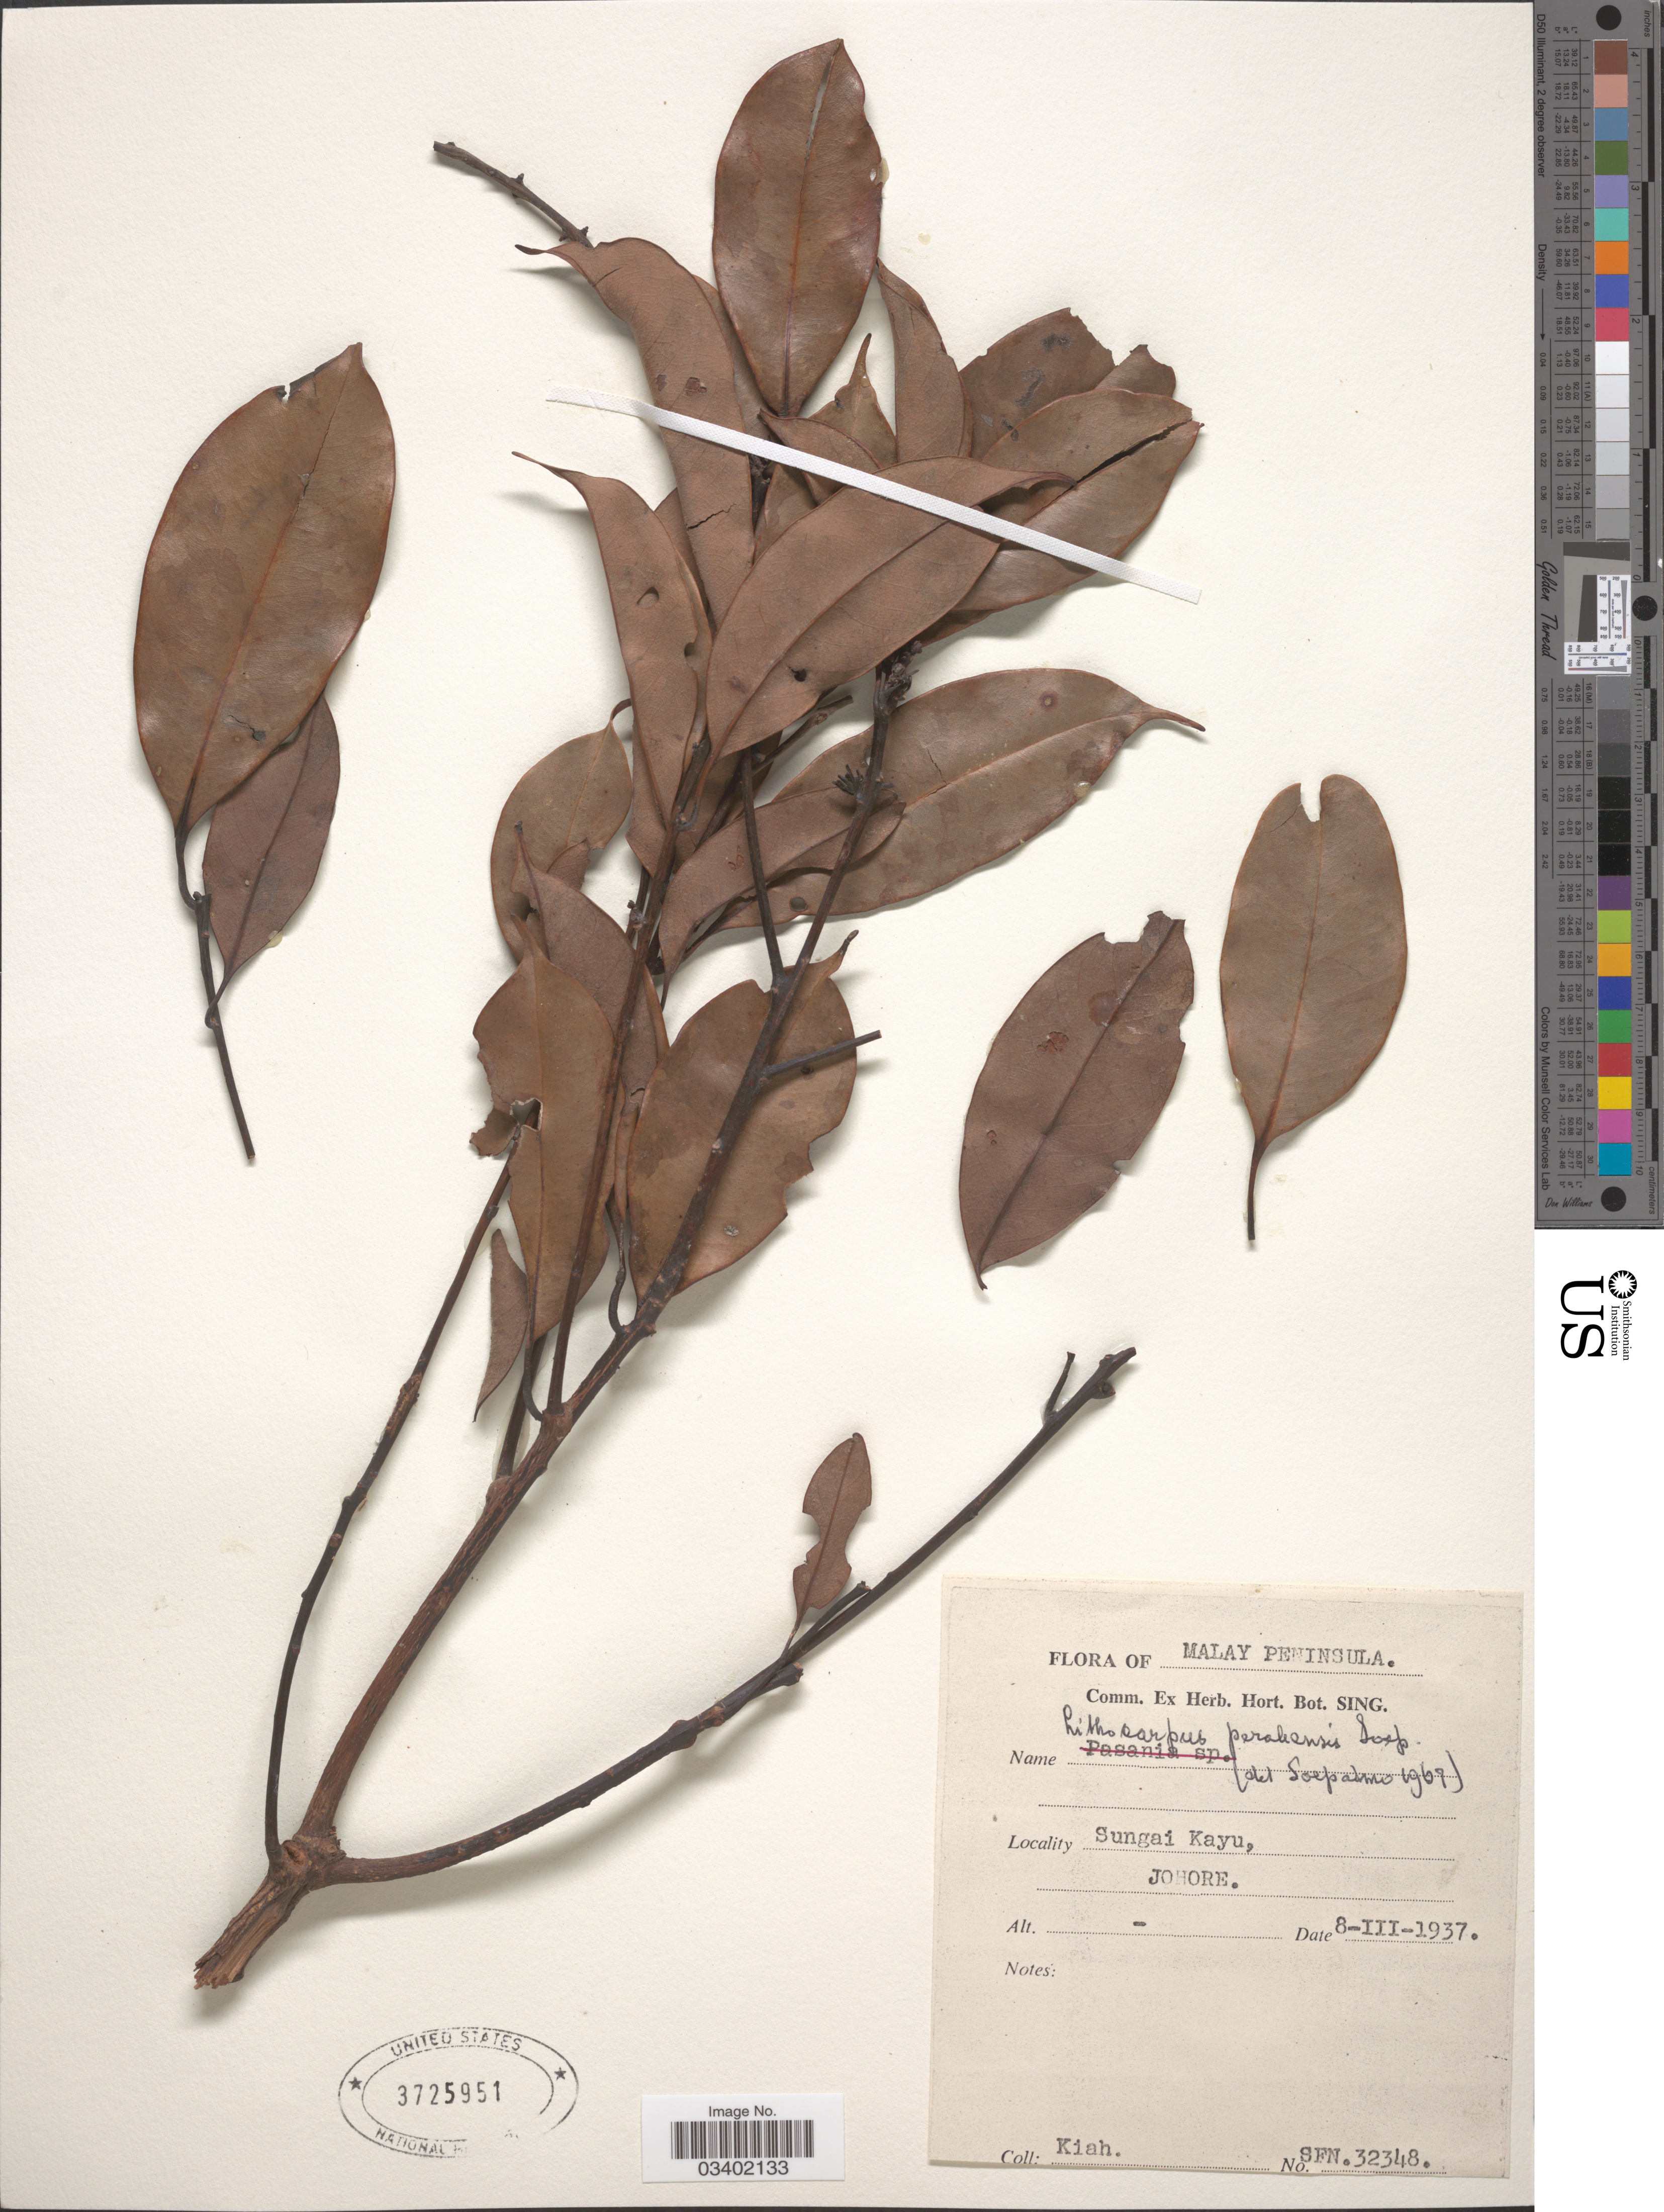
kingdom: Plantae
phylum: Tracheophyta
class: Magnoliopsida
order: Fagales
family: Betulaceae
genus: Betula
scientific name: Betula perakensis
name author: Soepadmo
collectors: -. Kiah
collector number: SFN.32348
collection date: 1937-03-08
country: Malaysia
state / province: Johor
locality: Malay Peninsula. Sungai Kayu, Johore.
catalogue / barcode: US 3725951